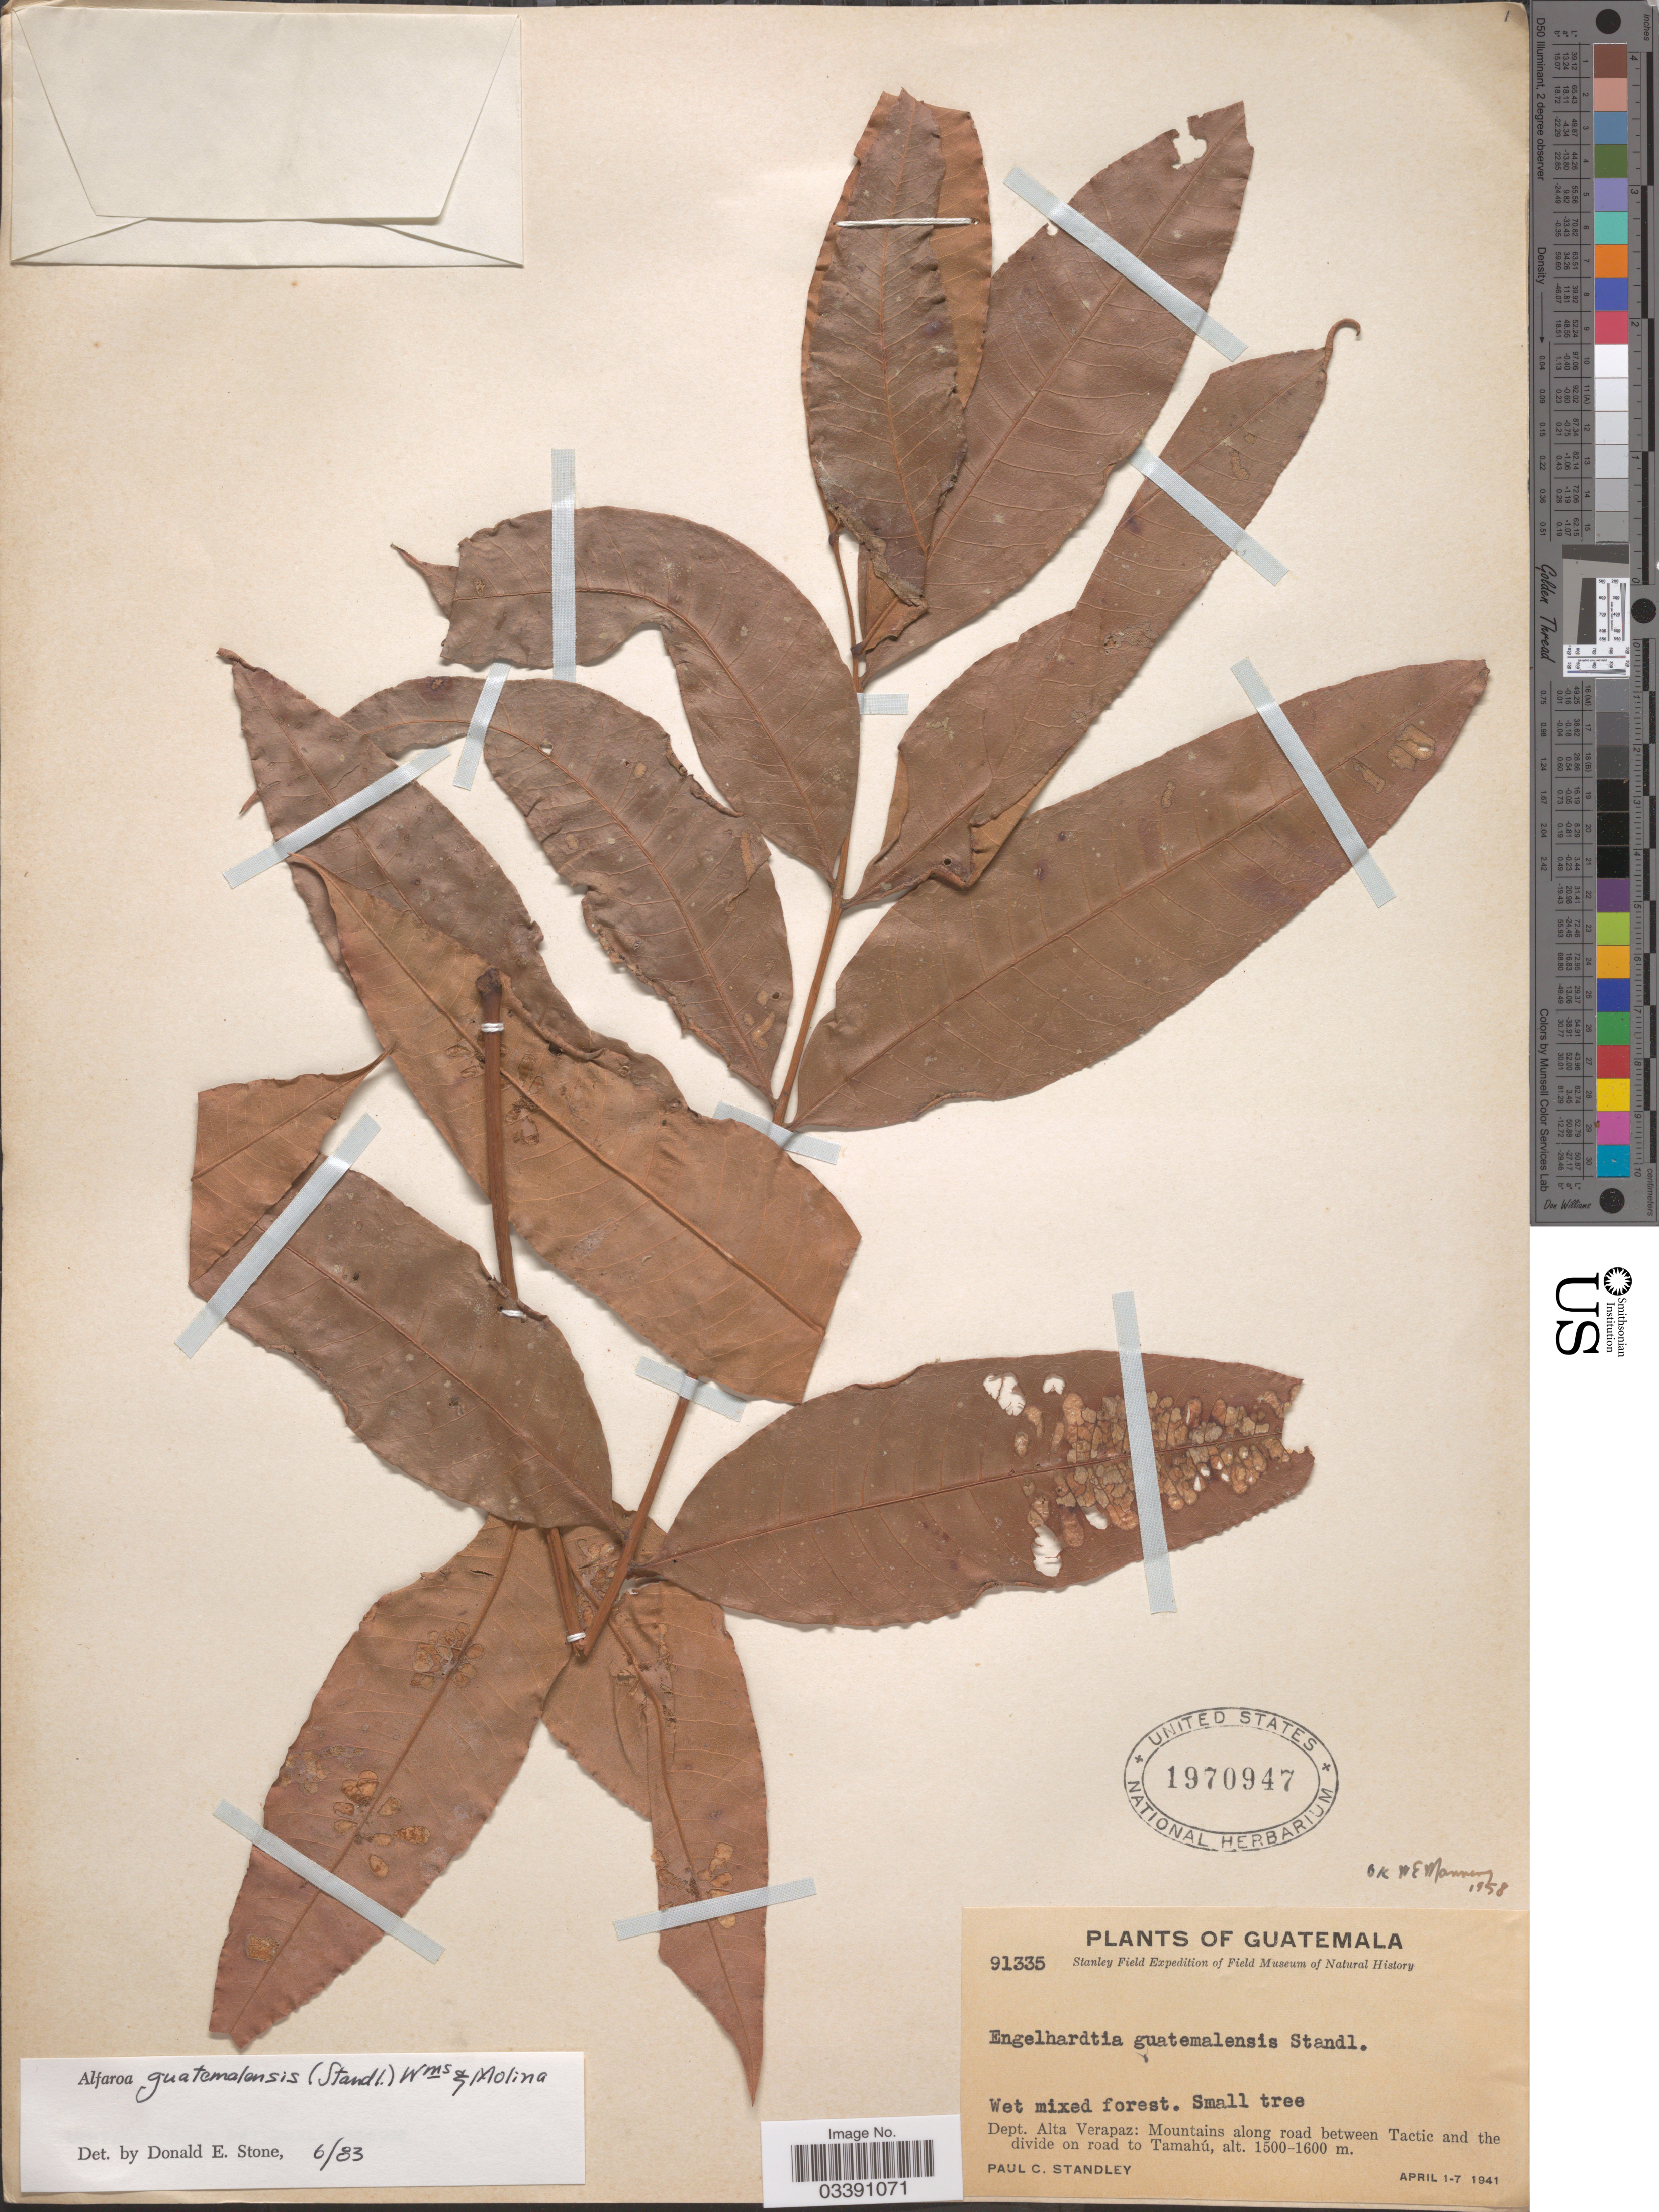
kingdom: Plantae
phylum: Tracheophyta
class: Magnoliopsida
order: Fagales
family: Juglandaceae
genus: Alfaroa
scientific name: Alfaroa guatemalensis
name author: (Standl.) L.O. Williams & Ant. Molina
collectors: P. C. Standley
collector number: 91335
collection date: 1941-04-01/1941-04-07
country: Guatemala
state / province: Alta Verapaz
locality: Dept. Alta Verapaz: Mountains along road between Tactic and the dividie on road to Tamahú.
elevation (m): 1500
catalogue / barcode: US 1970947